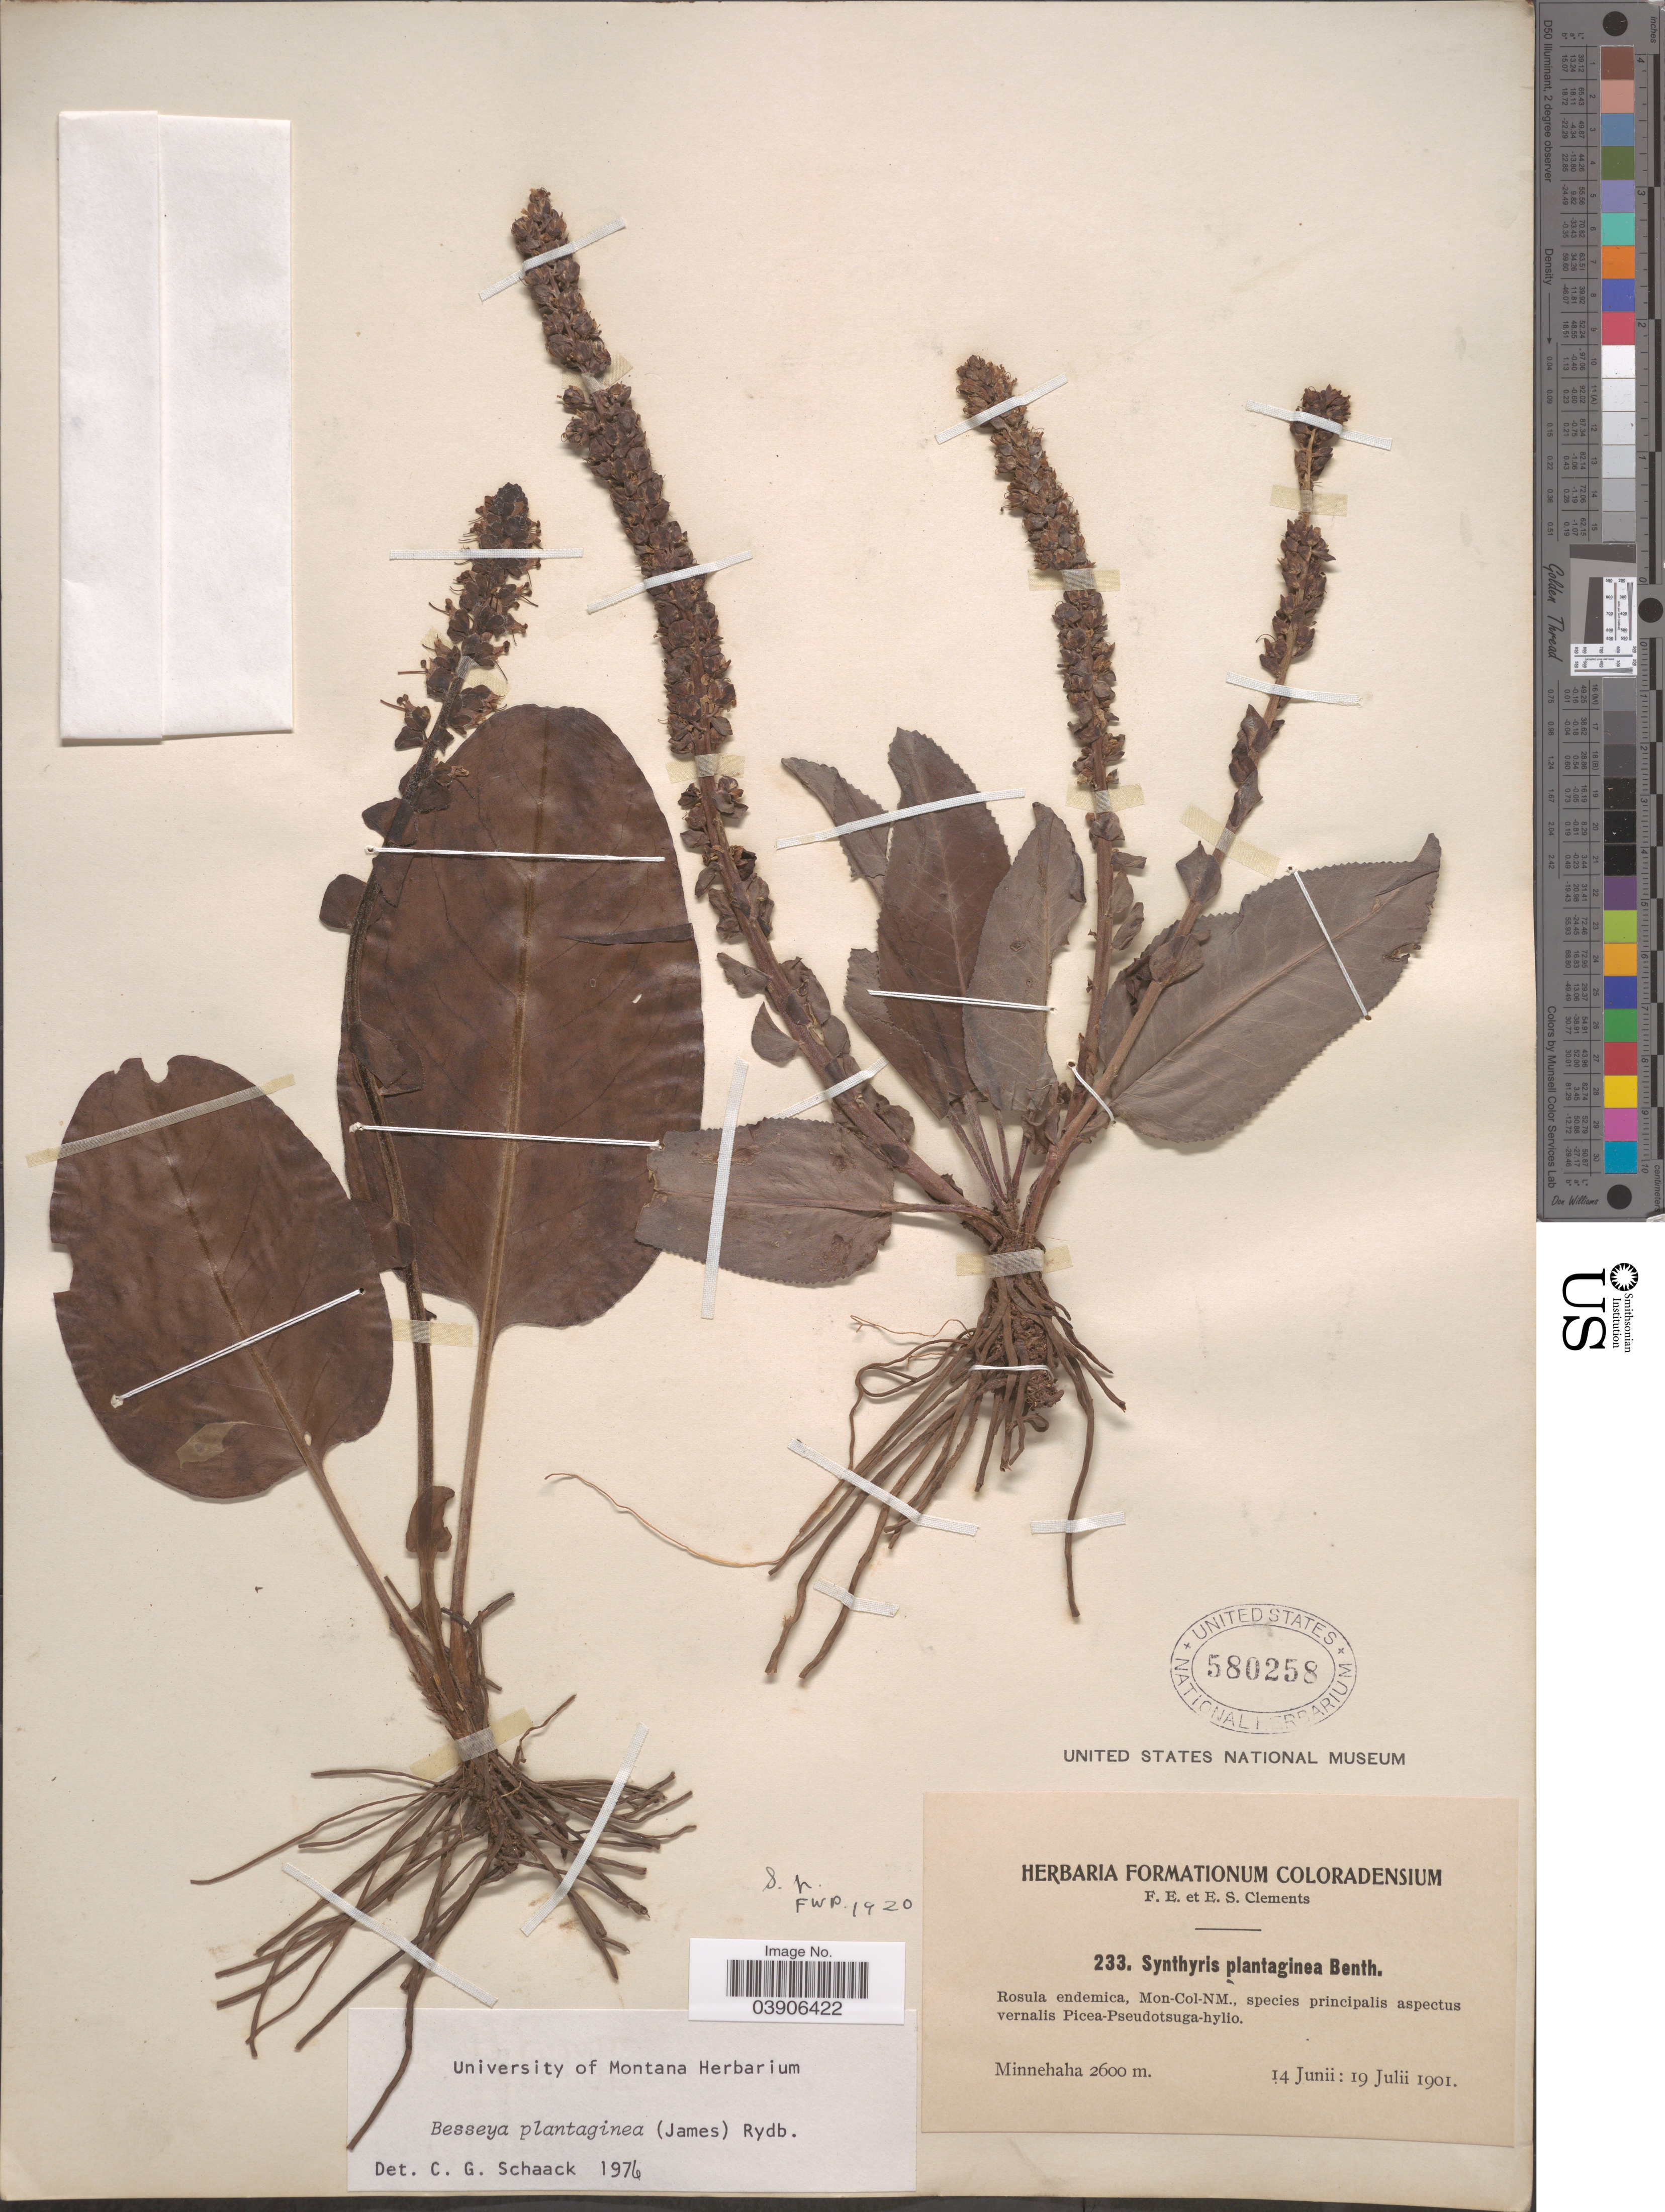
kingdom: Plantae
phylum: Tracheophyta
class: Magnoliopsida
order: Lamiales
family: Plantaginaceae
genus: Synthyris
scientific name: Synthyris plantaginea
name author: (E. James) Benth.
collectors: F. E. Clements & E. S. Clements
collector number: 233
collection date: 1901-06-14/1901-07-19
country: United States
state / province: Colorado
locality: Minnehaha.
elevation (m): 2600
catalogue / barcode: US 580258